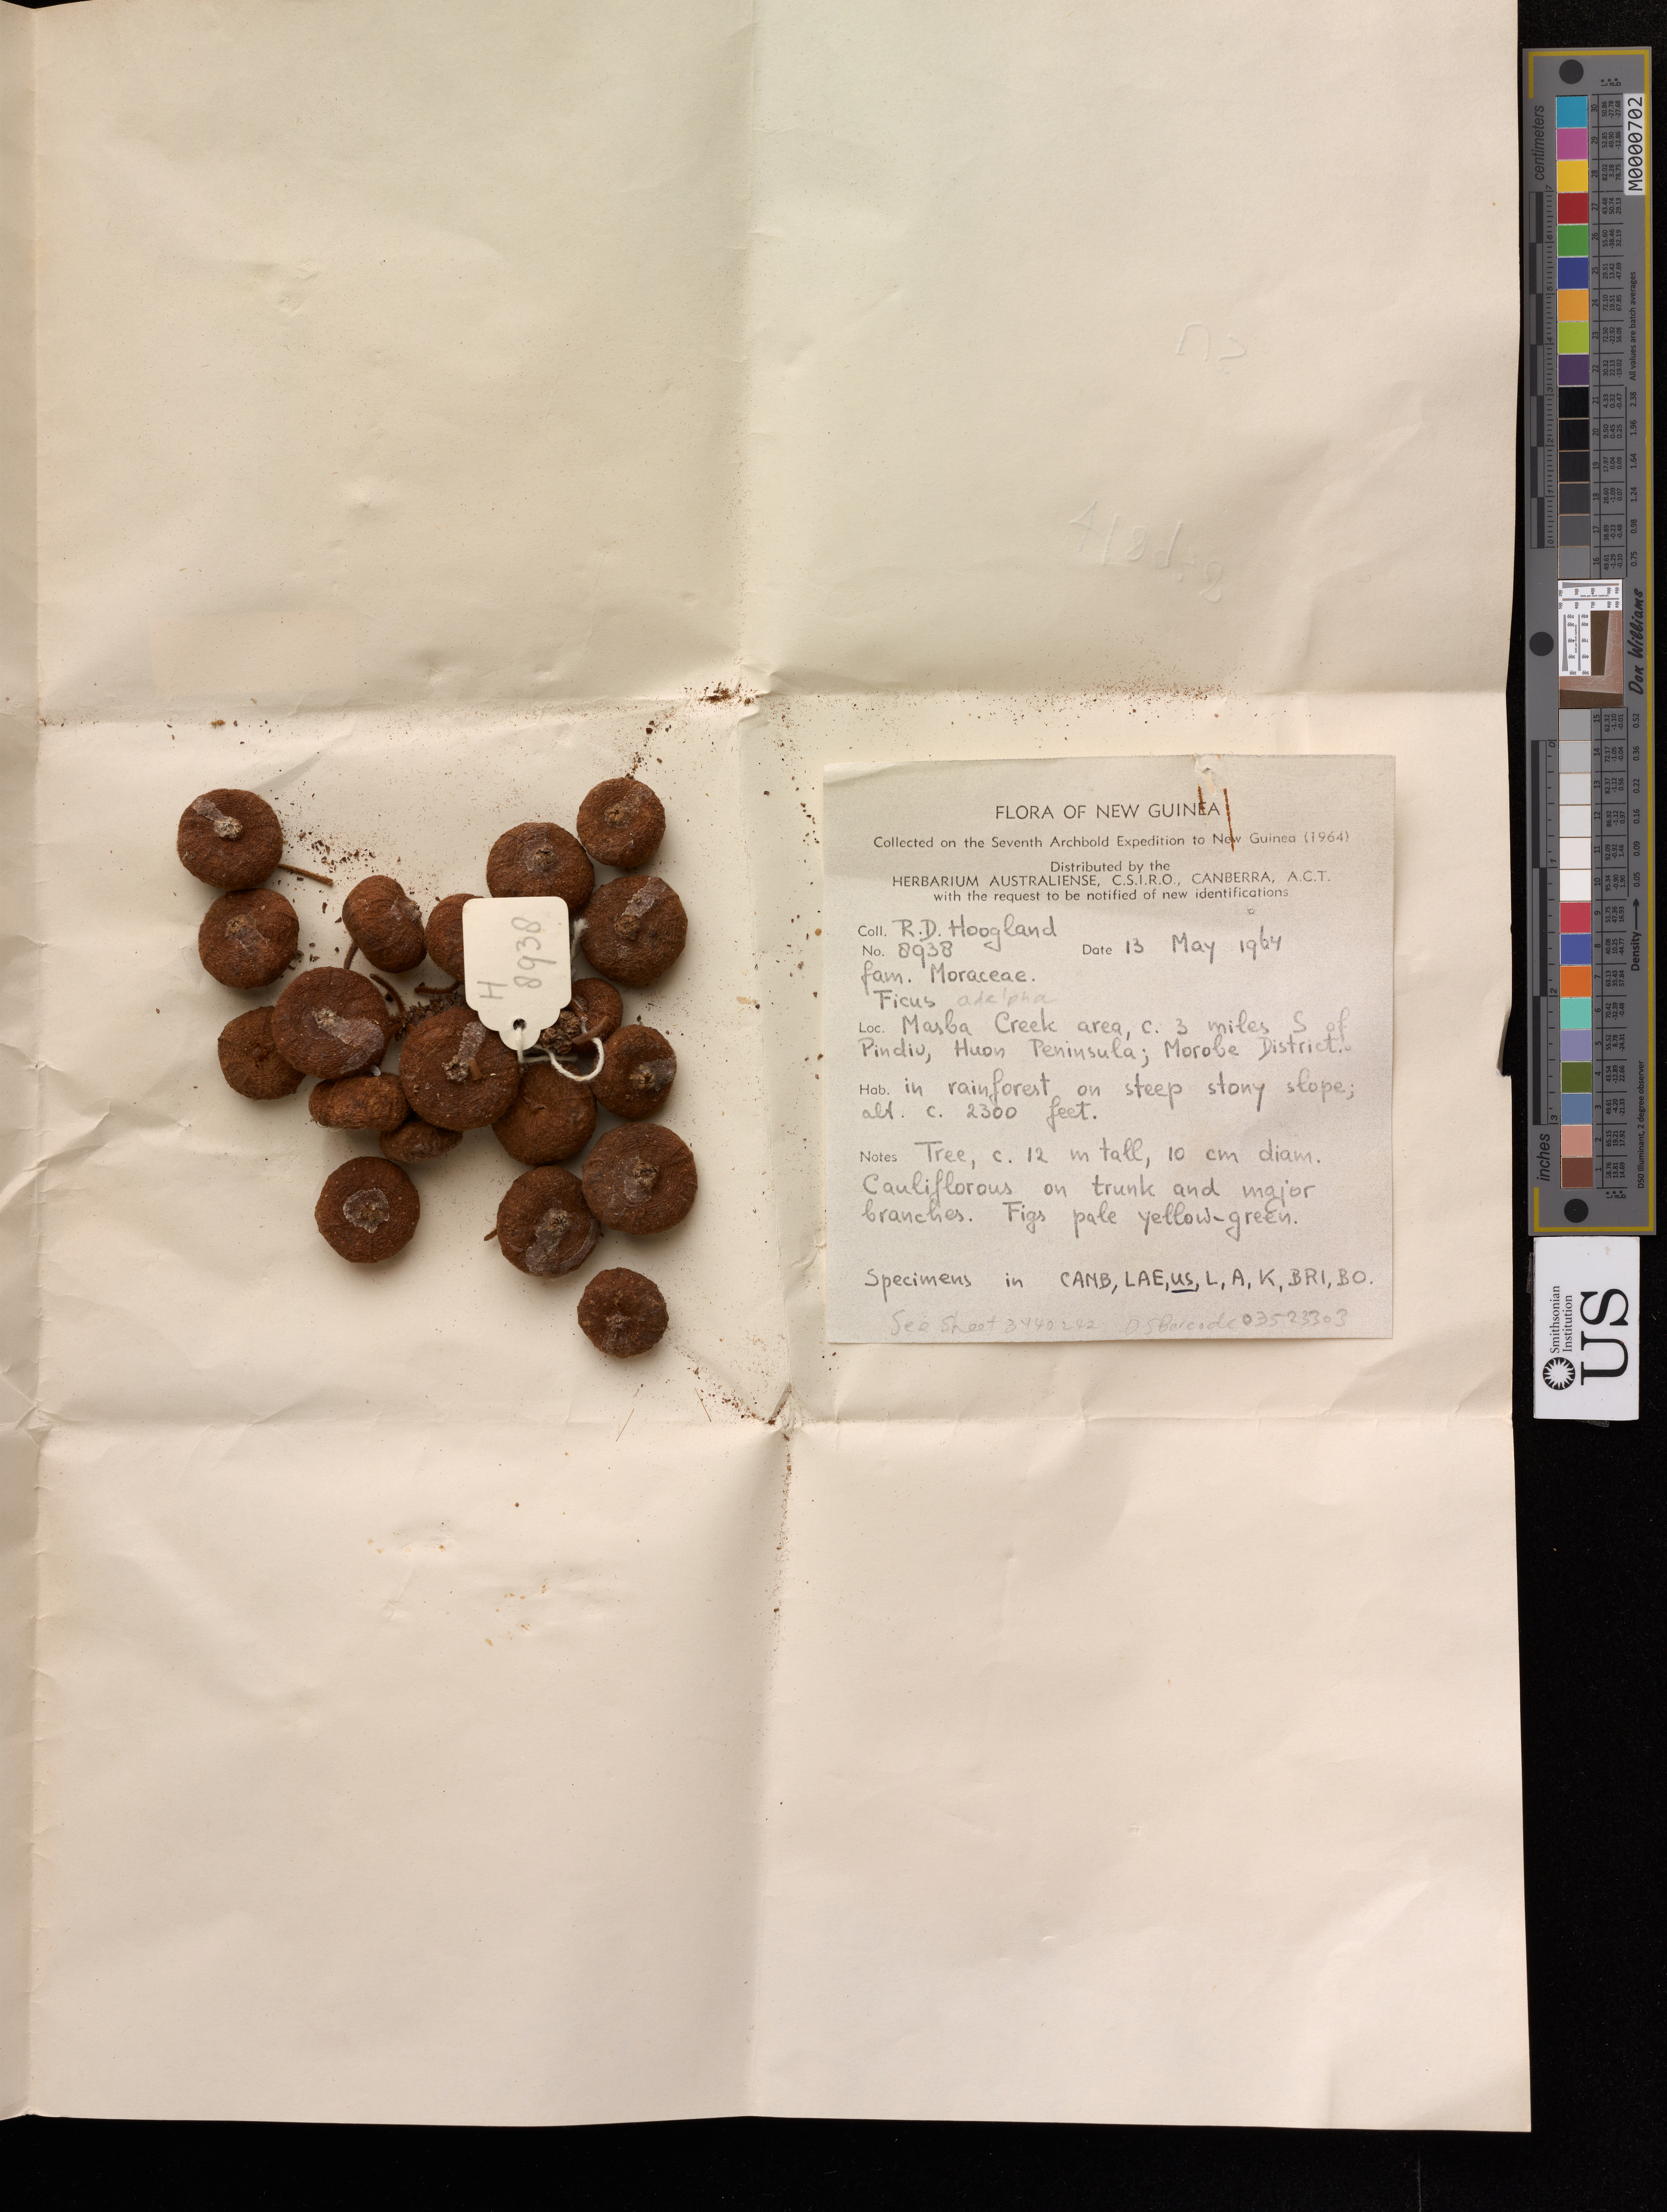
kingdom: Plantae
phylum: Tracheophyta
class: Magnoliopsida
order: Rosales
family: Moraceae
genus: Ficus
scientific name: Ficus adelpha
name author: K. Schum. & Lauterb.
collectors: R. D. Hoogland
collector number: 8938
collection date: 1964-05-13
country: Papua New Guinea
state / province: Morobe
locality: New Guinea, Masba Creek area, c. 3 miles S of Pindiu, Huon Peninsula; Morobe District, in rainforest on steep stony slope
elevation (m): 701